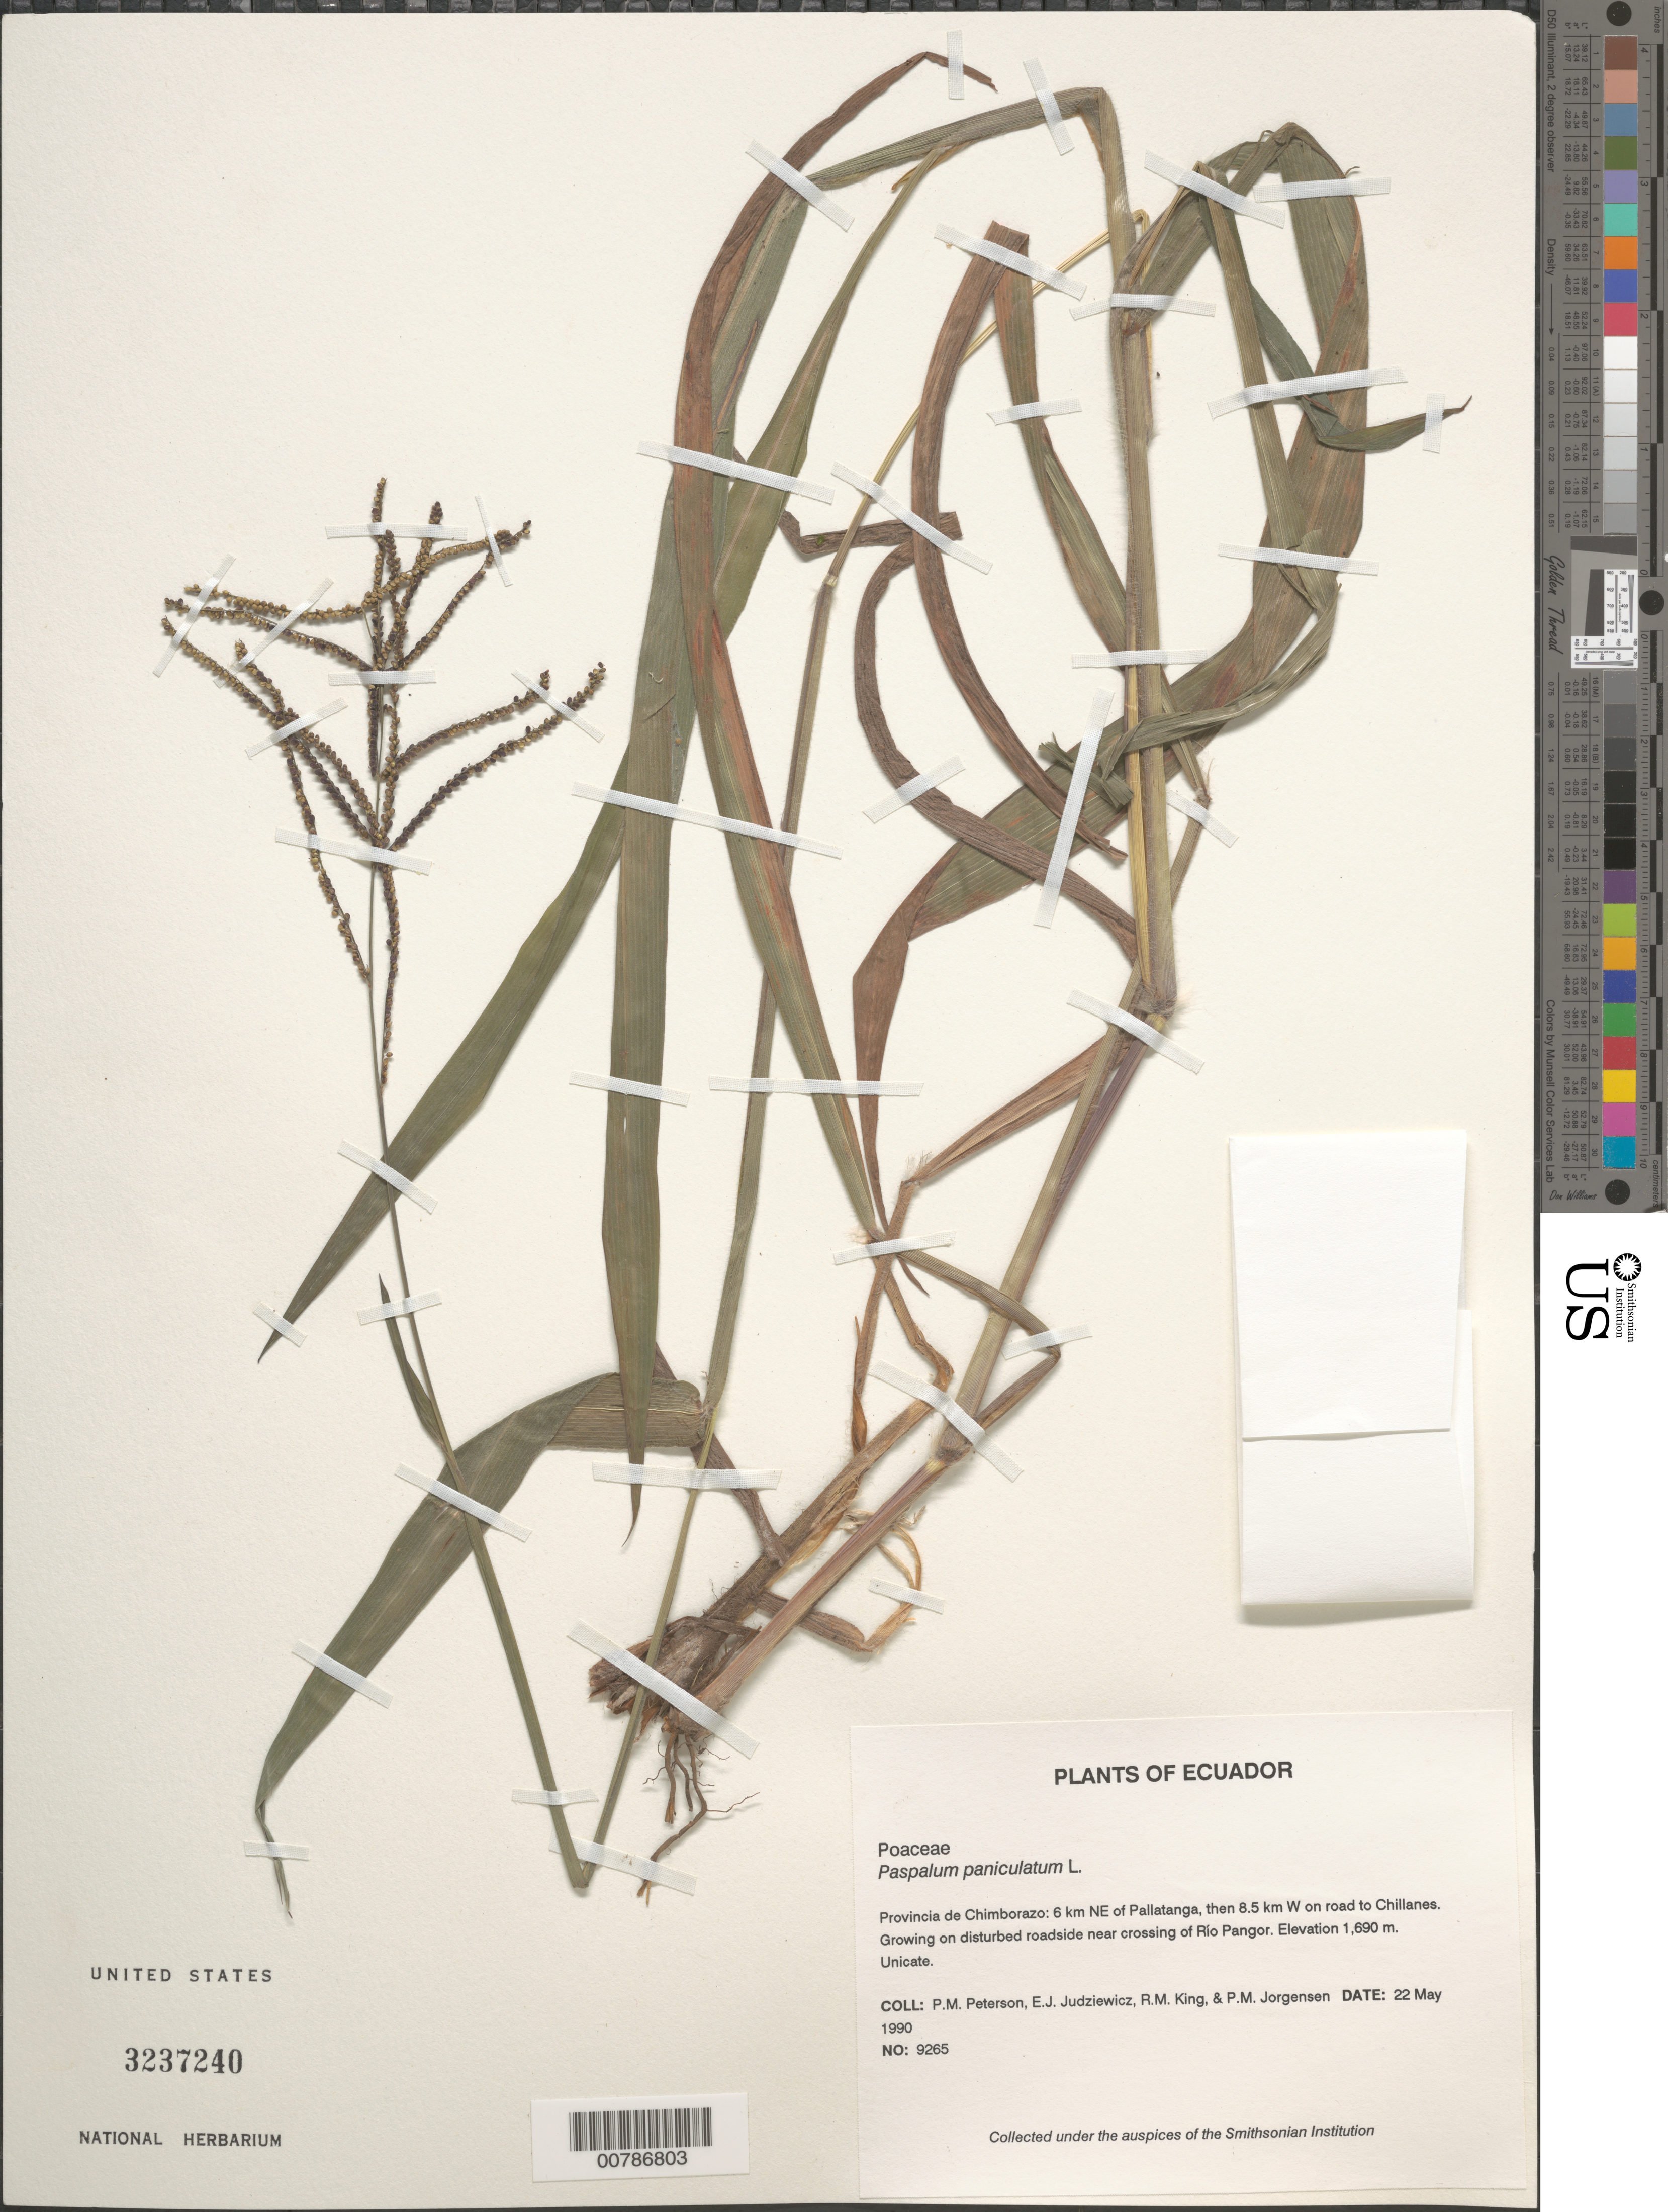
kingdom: Plantae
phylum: Tracheophyta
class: Liliopsida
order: Poales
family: Poaceae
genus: Paspalum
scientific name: Paspalum paniculatum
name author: L.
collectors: P. M. Peterson, E. J. Judziewicz, R. M. King & P. M. Jørgensen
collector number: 09265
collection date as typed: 22 May 1990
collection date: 1990-05-22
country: Ecuador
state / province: Chimborazo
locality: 6 km NE of Pallatanga, then 8.5 km W on road to Chillanes.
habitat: Growing on disturbed roadside near crossing of Río Pangor.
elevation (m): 1690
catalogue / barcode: US 3237240